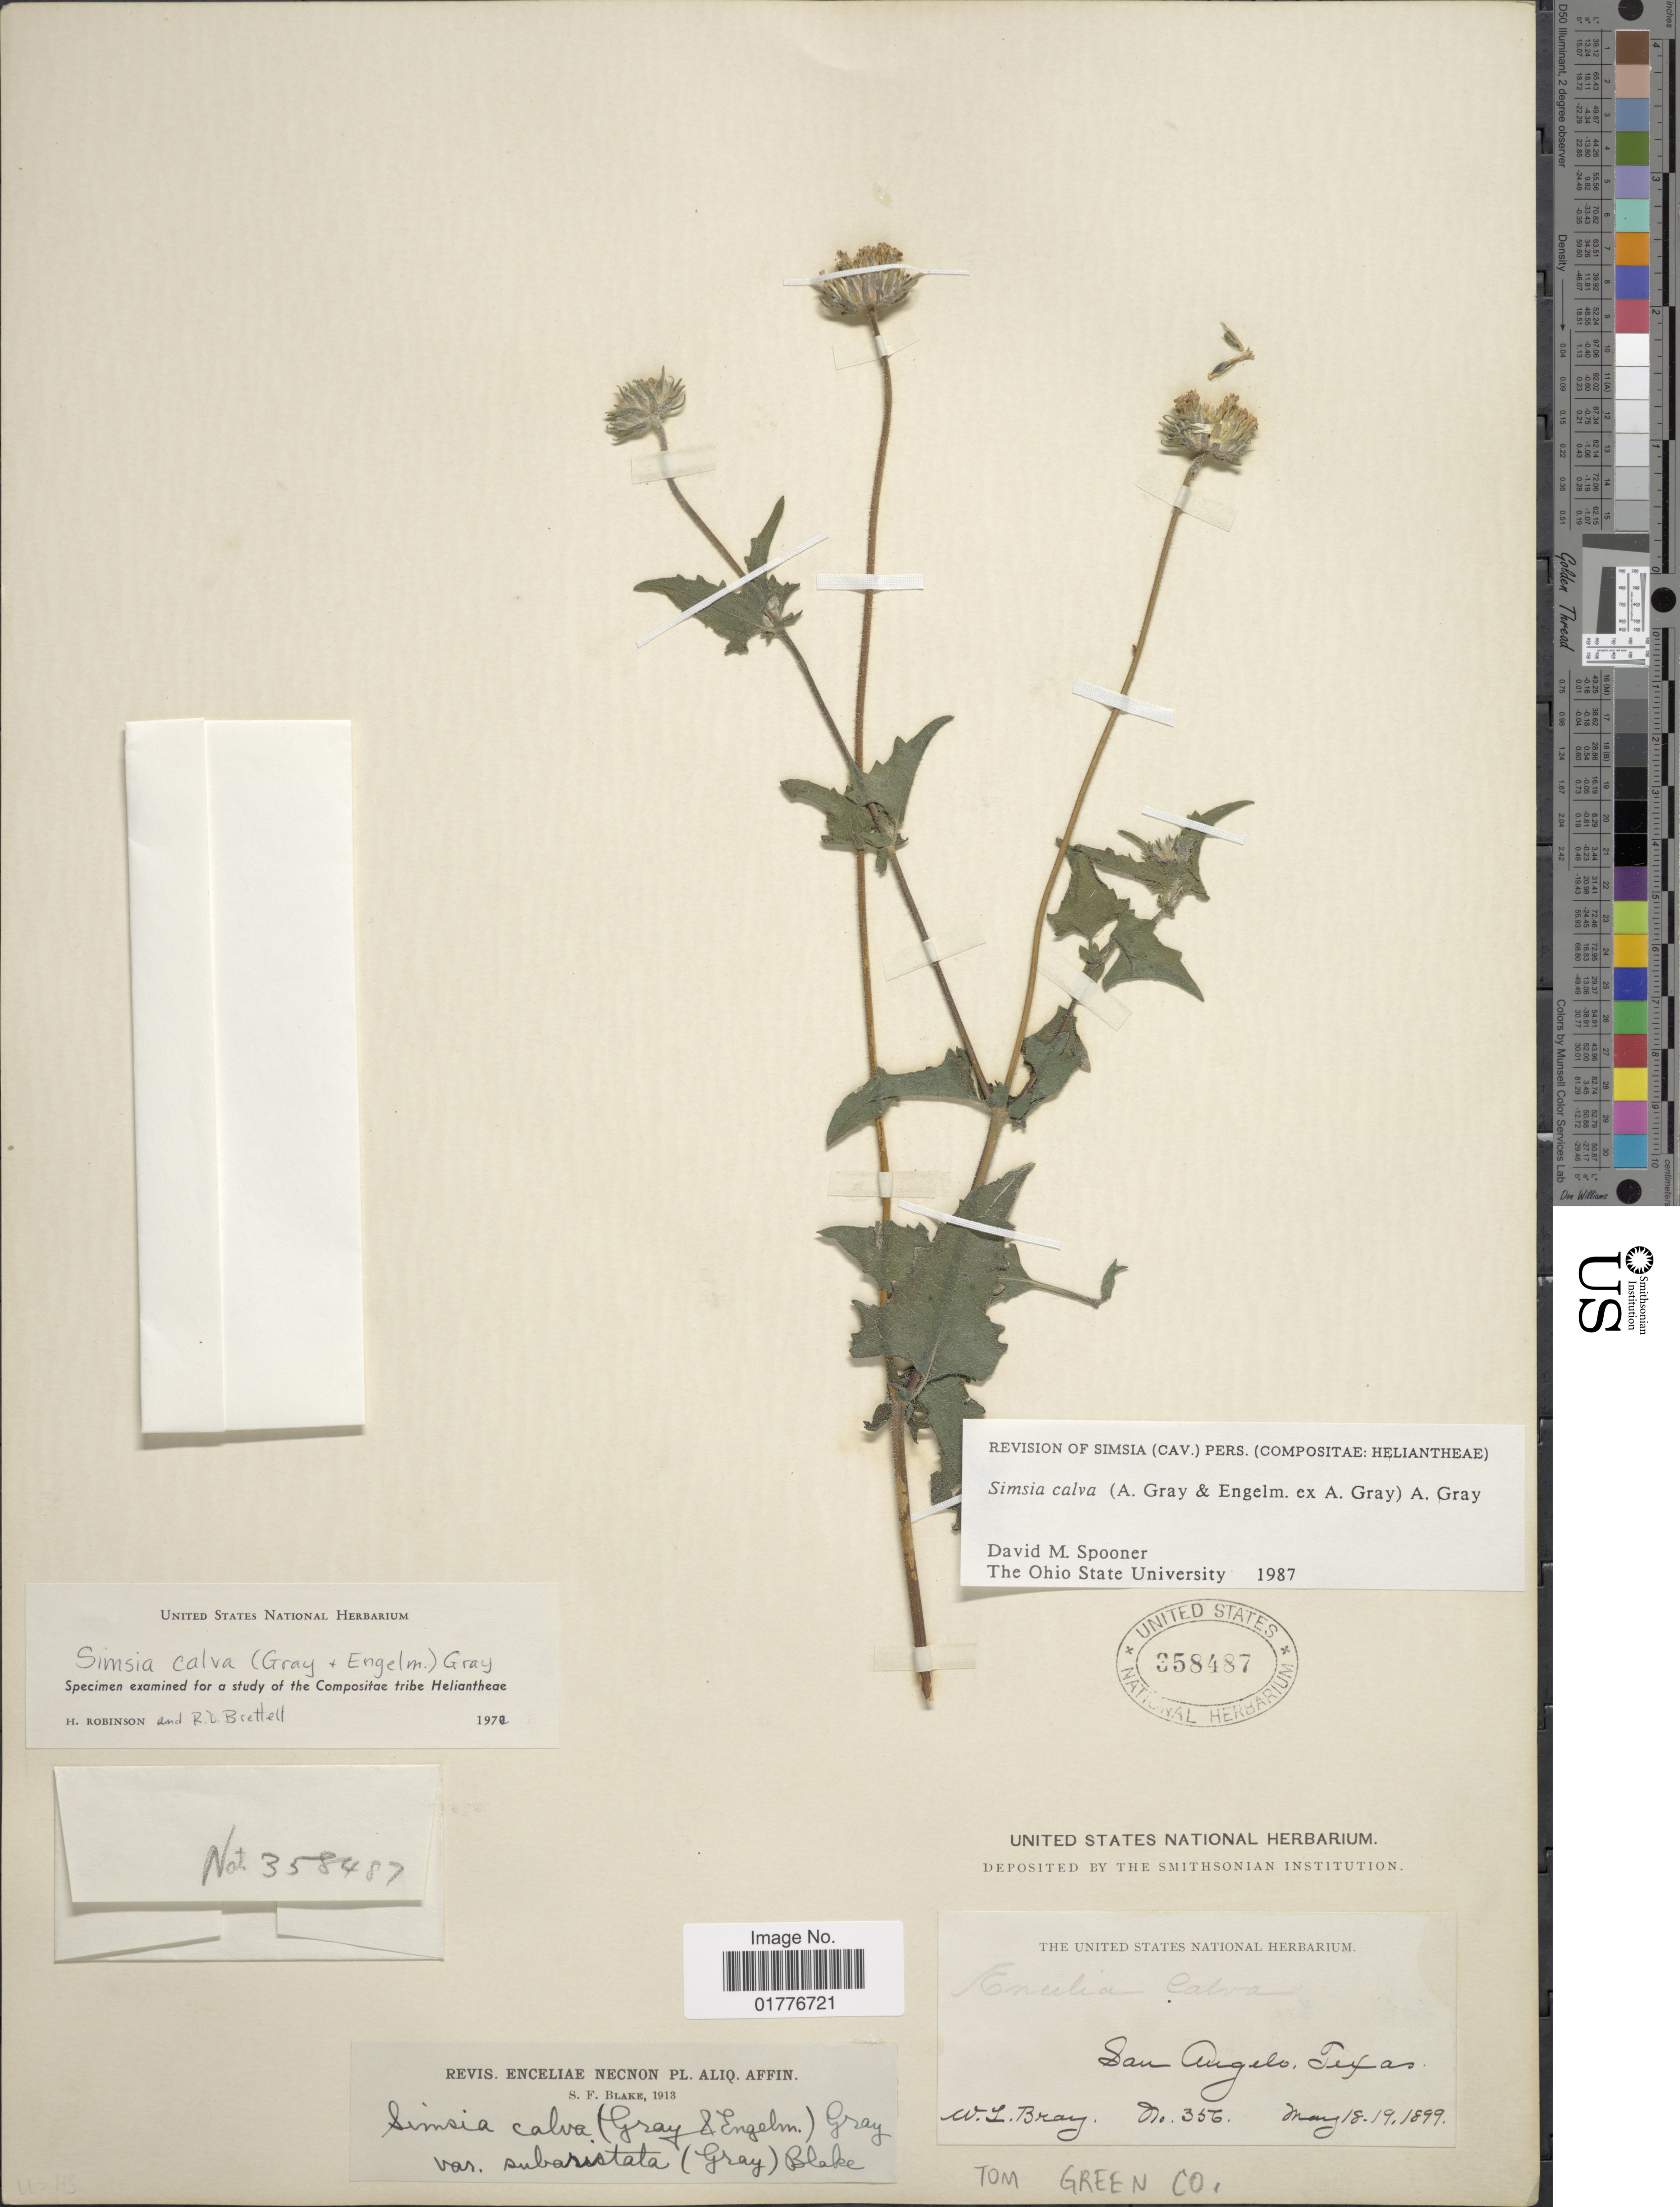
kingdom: Plantae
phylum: Tracheophyta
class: Magnoliopsida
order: Asterales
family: Asteraceae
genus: Simsia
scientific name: Simsia calva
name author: A. Gray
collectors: W. L. Bray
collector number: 356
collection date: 1899-05-18/1899-05-19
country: United States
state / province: Texas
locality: San Angelo. Tom Green Co.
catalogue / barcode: US 358487